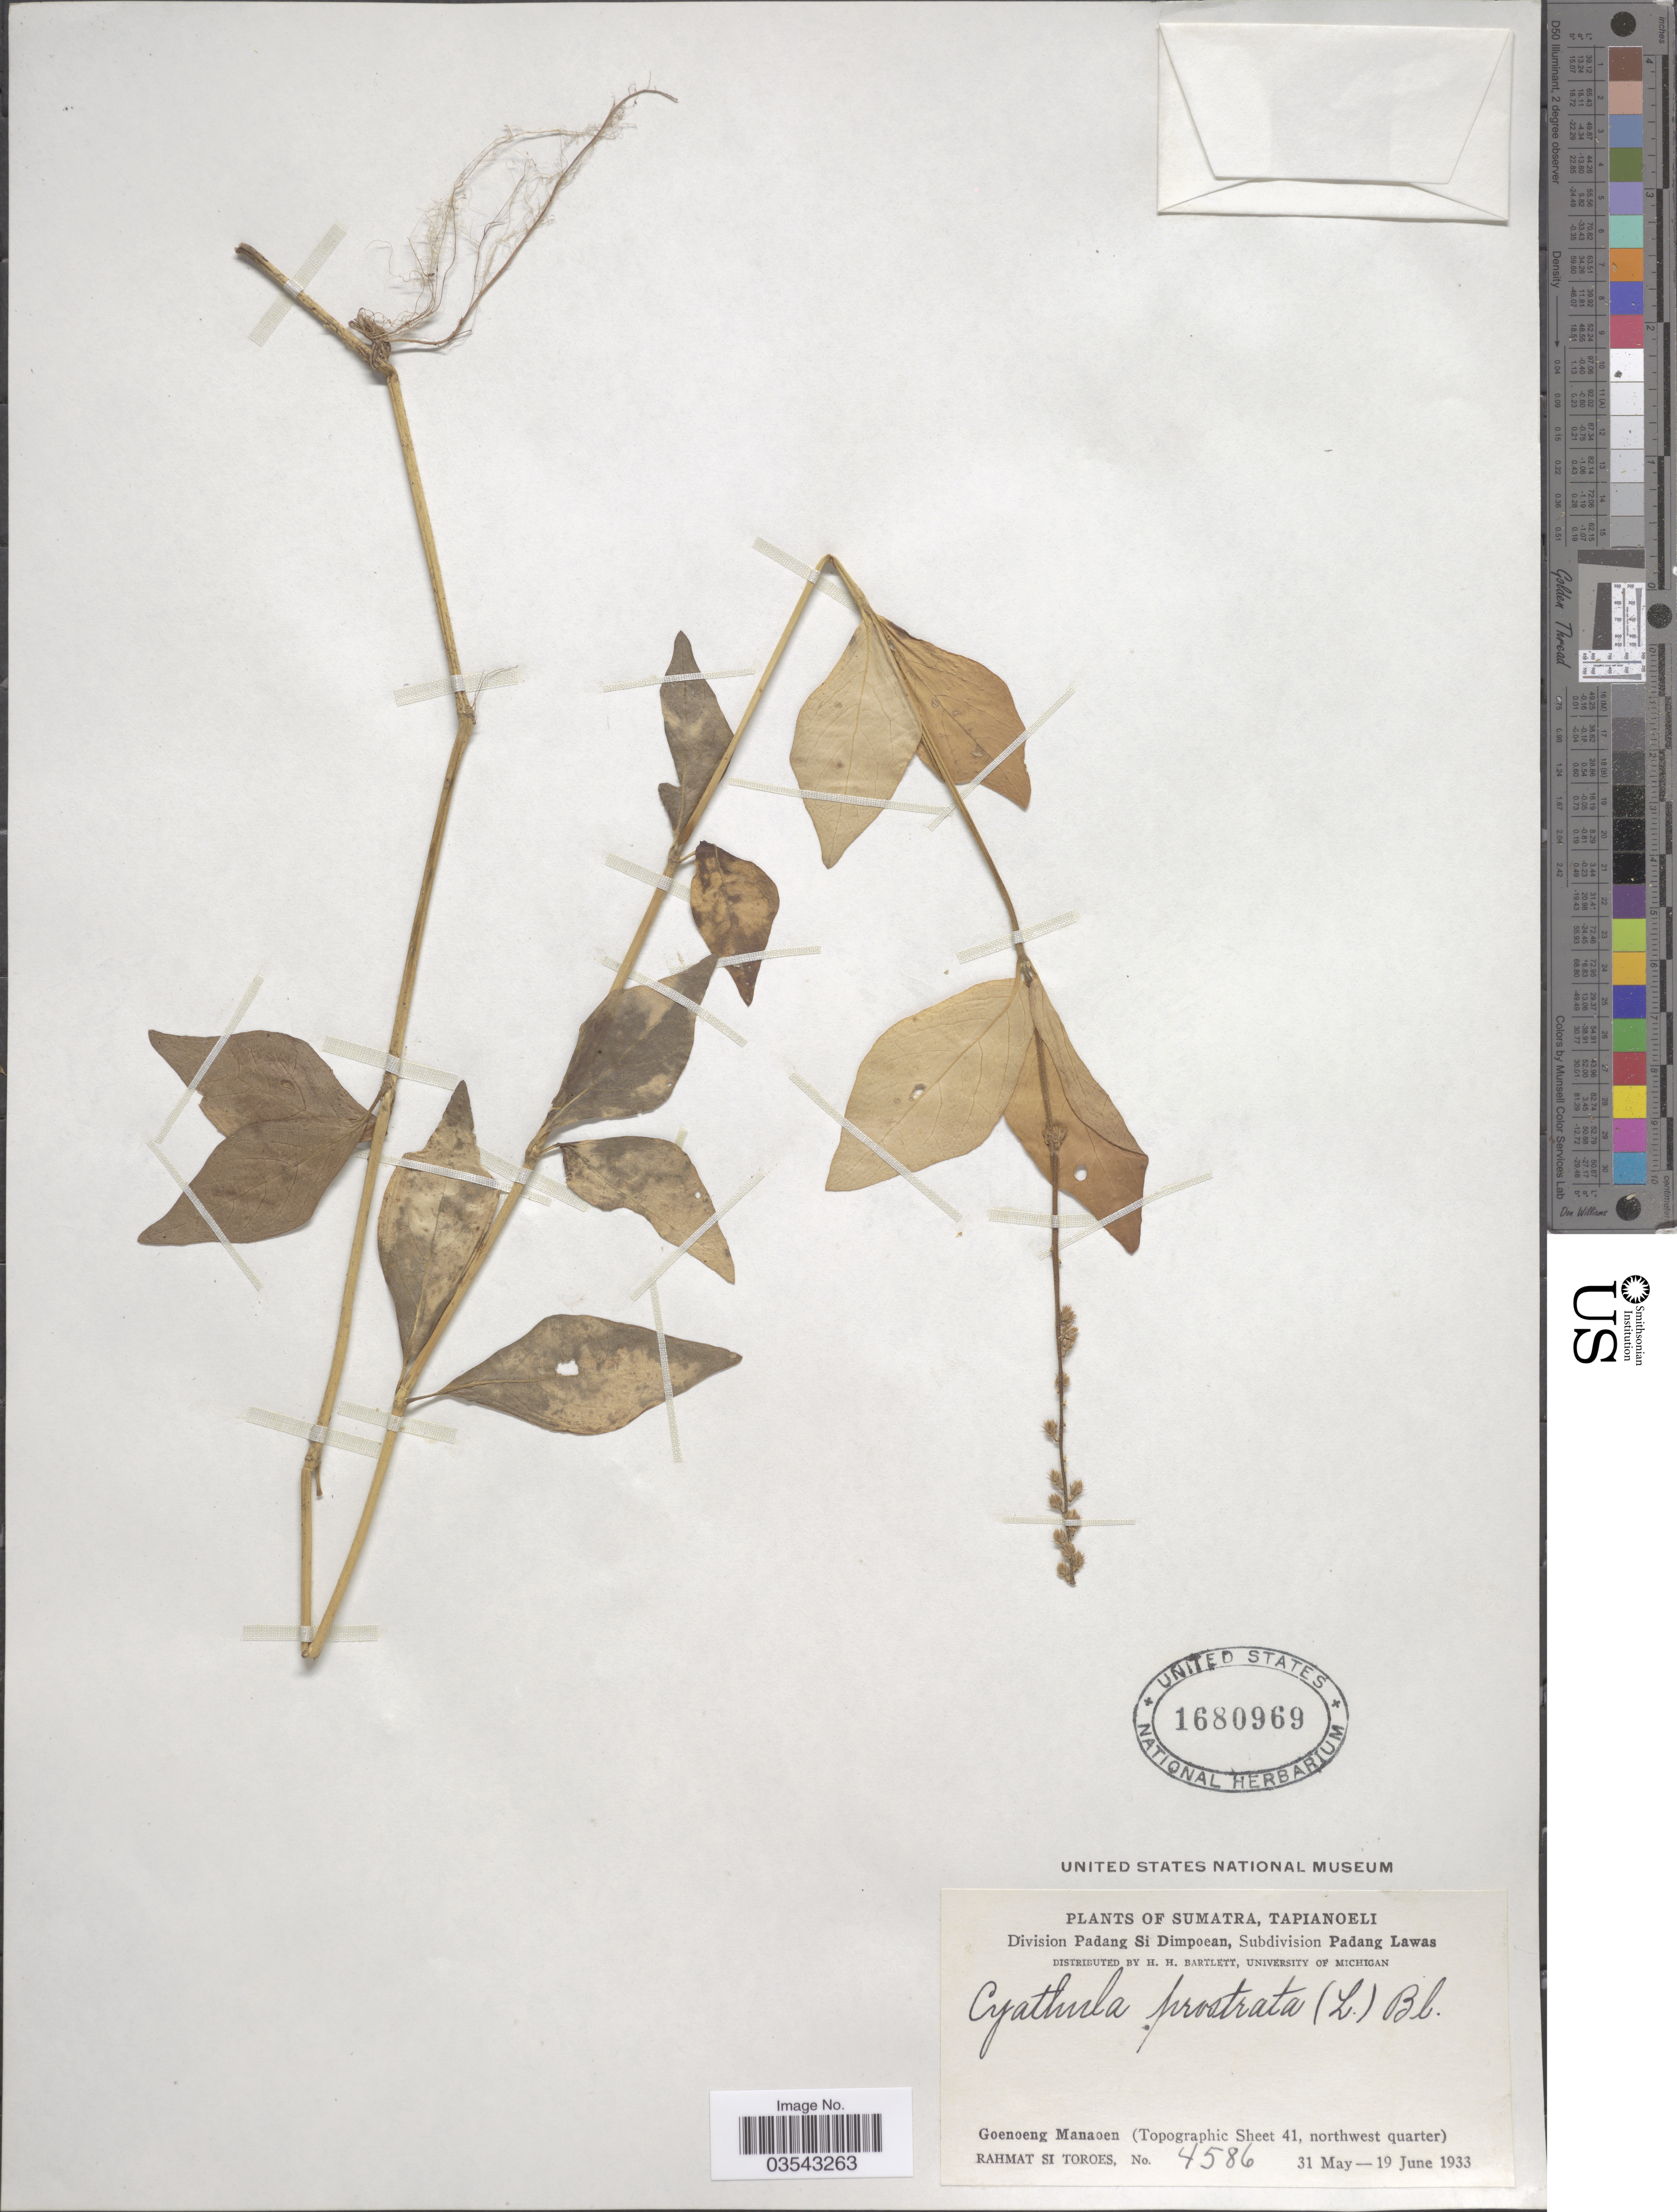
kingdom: Plantae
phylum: Tracheophyta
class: Magnoliopsida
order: Caryophyllales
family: Amaranthaceae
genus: Cyathula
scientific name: Cyathula prostrata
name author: (L.) Blume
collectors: Rahmat Si Boeea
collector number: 4586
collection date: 1933-05-31/1933-06-19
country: Indonesia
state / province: Sumatra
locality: Tapianoeli. Division Padang Si Dimpoean, Subdivision Padang Lawas. Goenoeng Manaoen (Topographic Sheet 41, northwest quarter).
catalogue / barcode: US 1680969